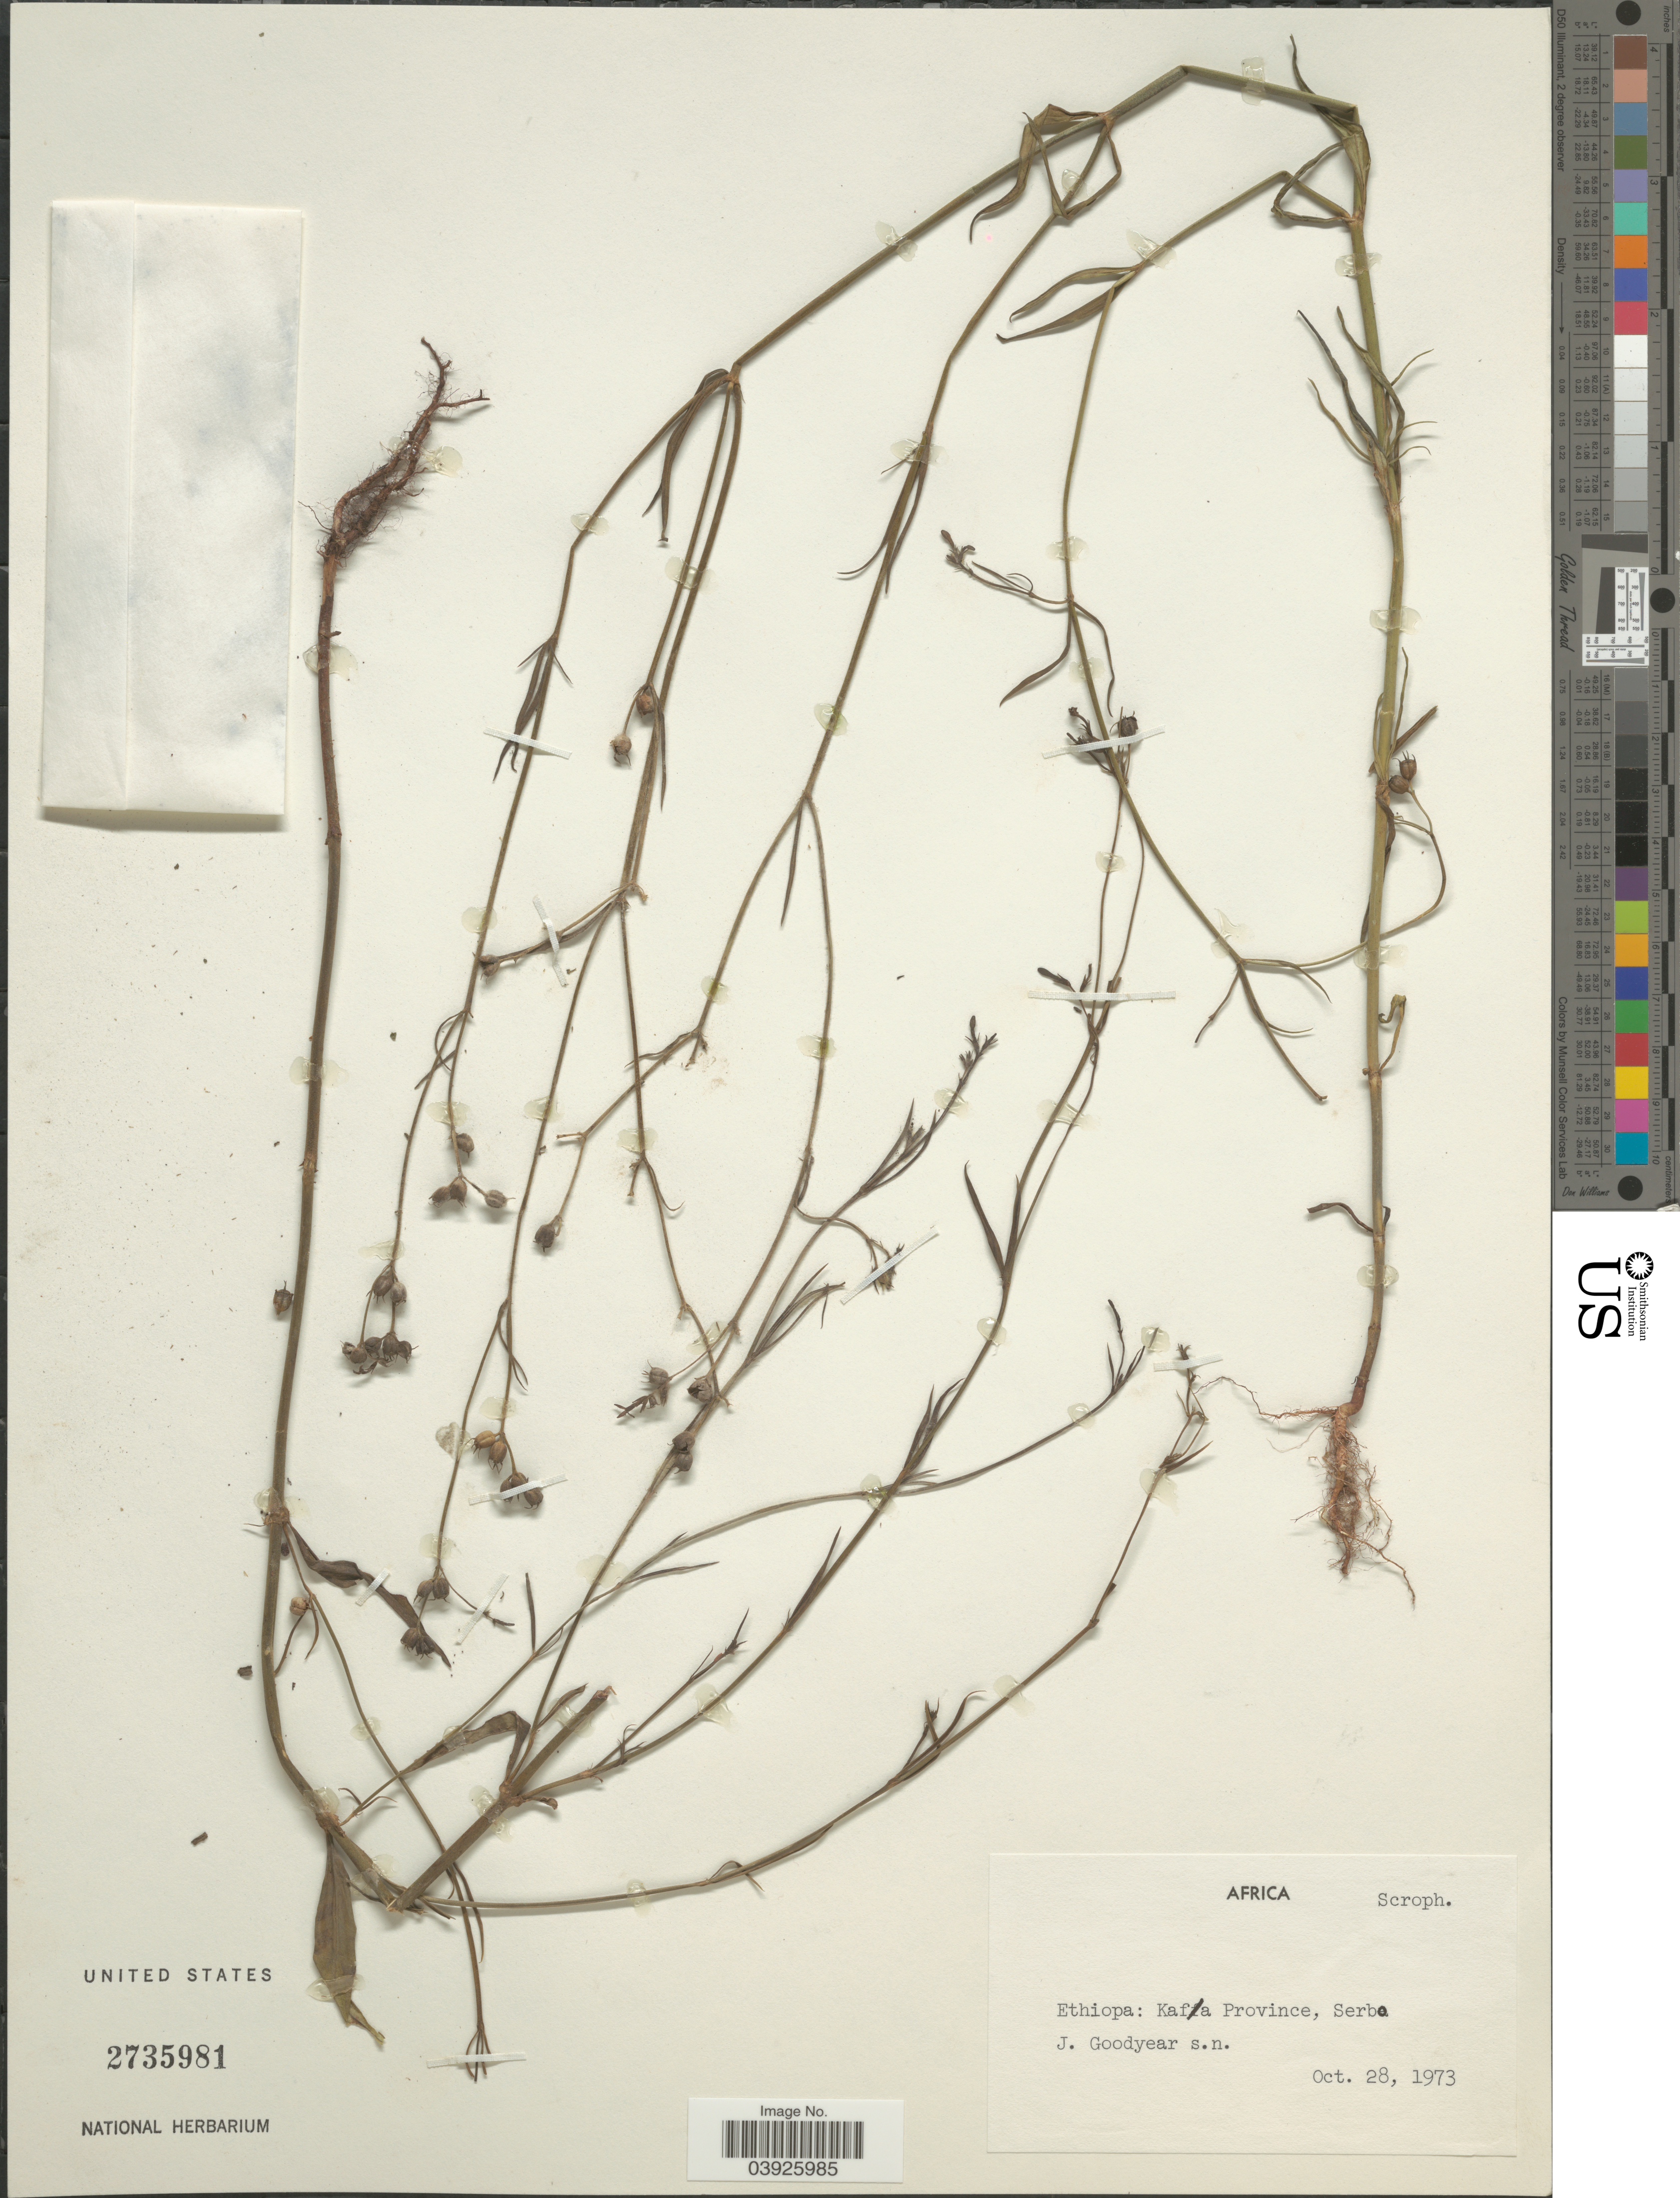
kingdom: Plantae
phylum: Tracheophyta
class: Magnoliopsida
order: Lamiales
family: Scrophulariaceae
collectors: J. Goodyear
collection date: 1973-10-28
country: Ethiopia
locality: Kafa Province, Serbo.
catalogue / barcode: US 2735981